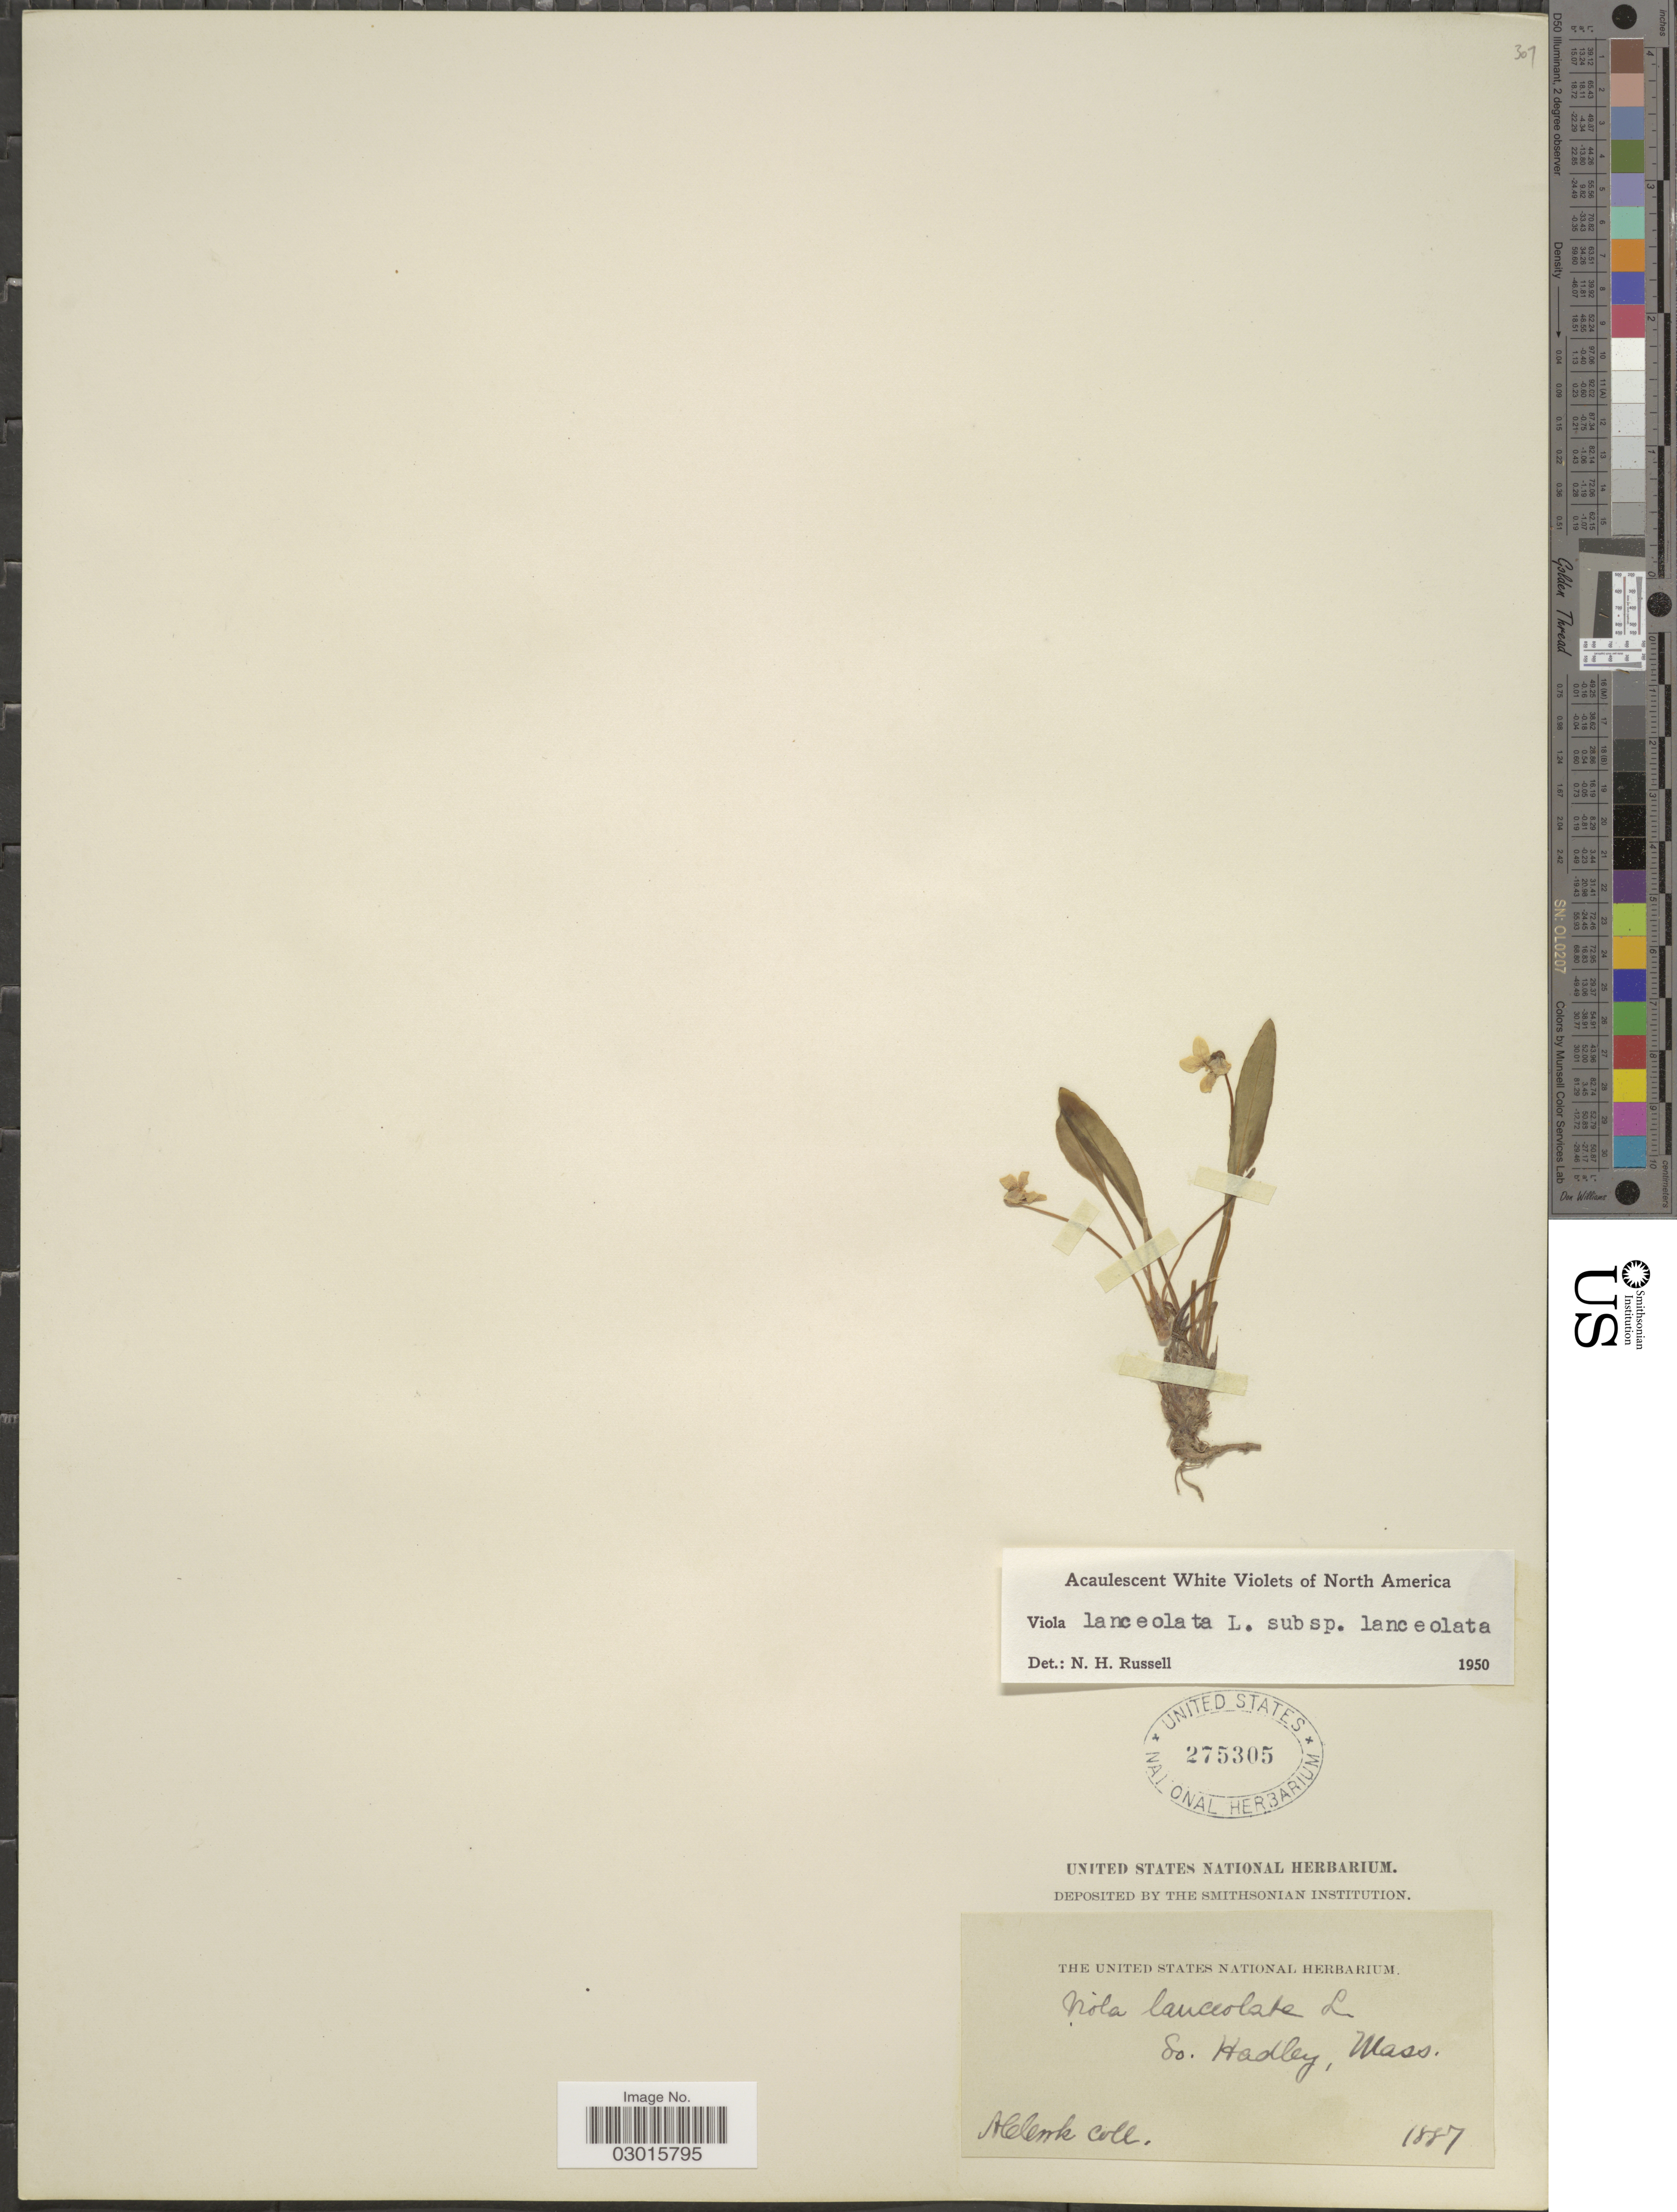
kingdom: Plantae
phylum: Tracheophyta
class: Magnoliopsida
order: Malpighiales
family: Violaceae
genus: Viola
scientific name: Viola lanceolata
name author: L.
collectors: A. Cook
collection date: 1887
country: United States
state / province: Massachusetts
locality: So. Hadley.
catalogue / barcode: US 275305